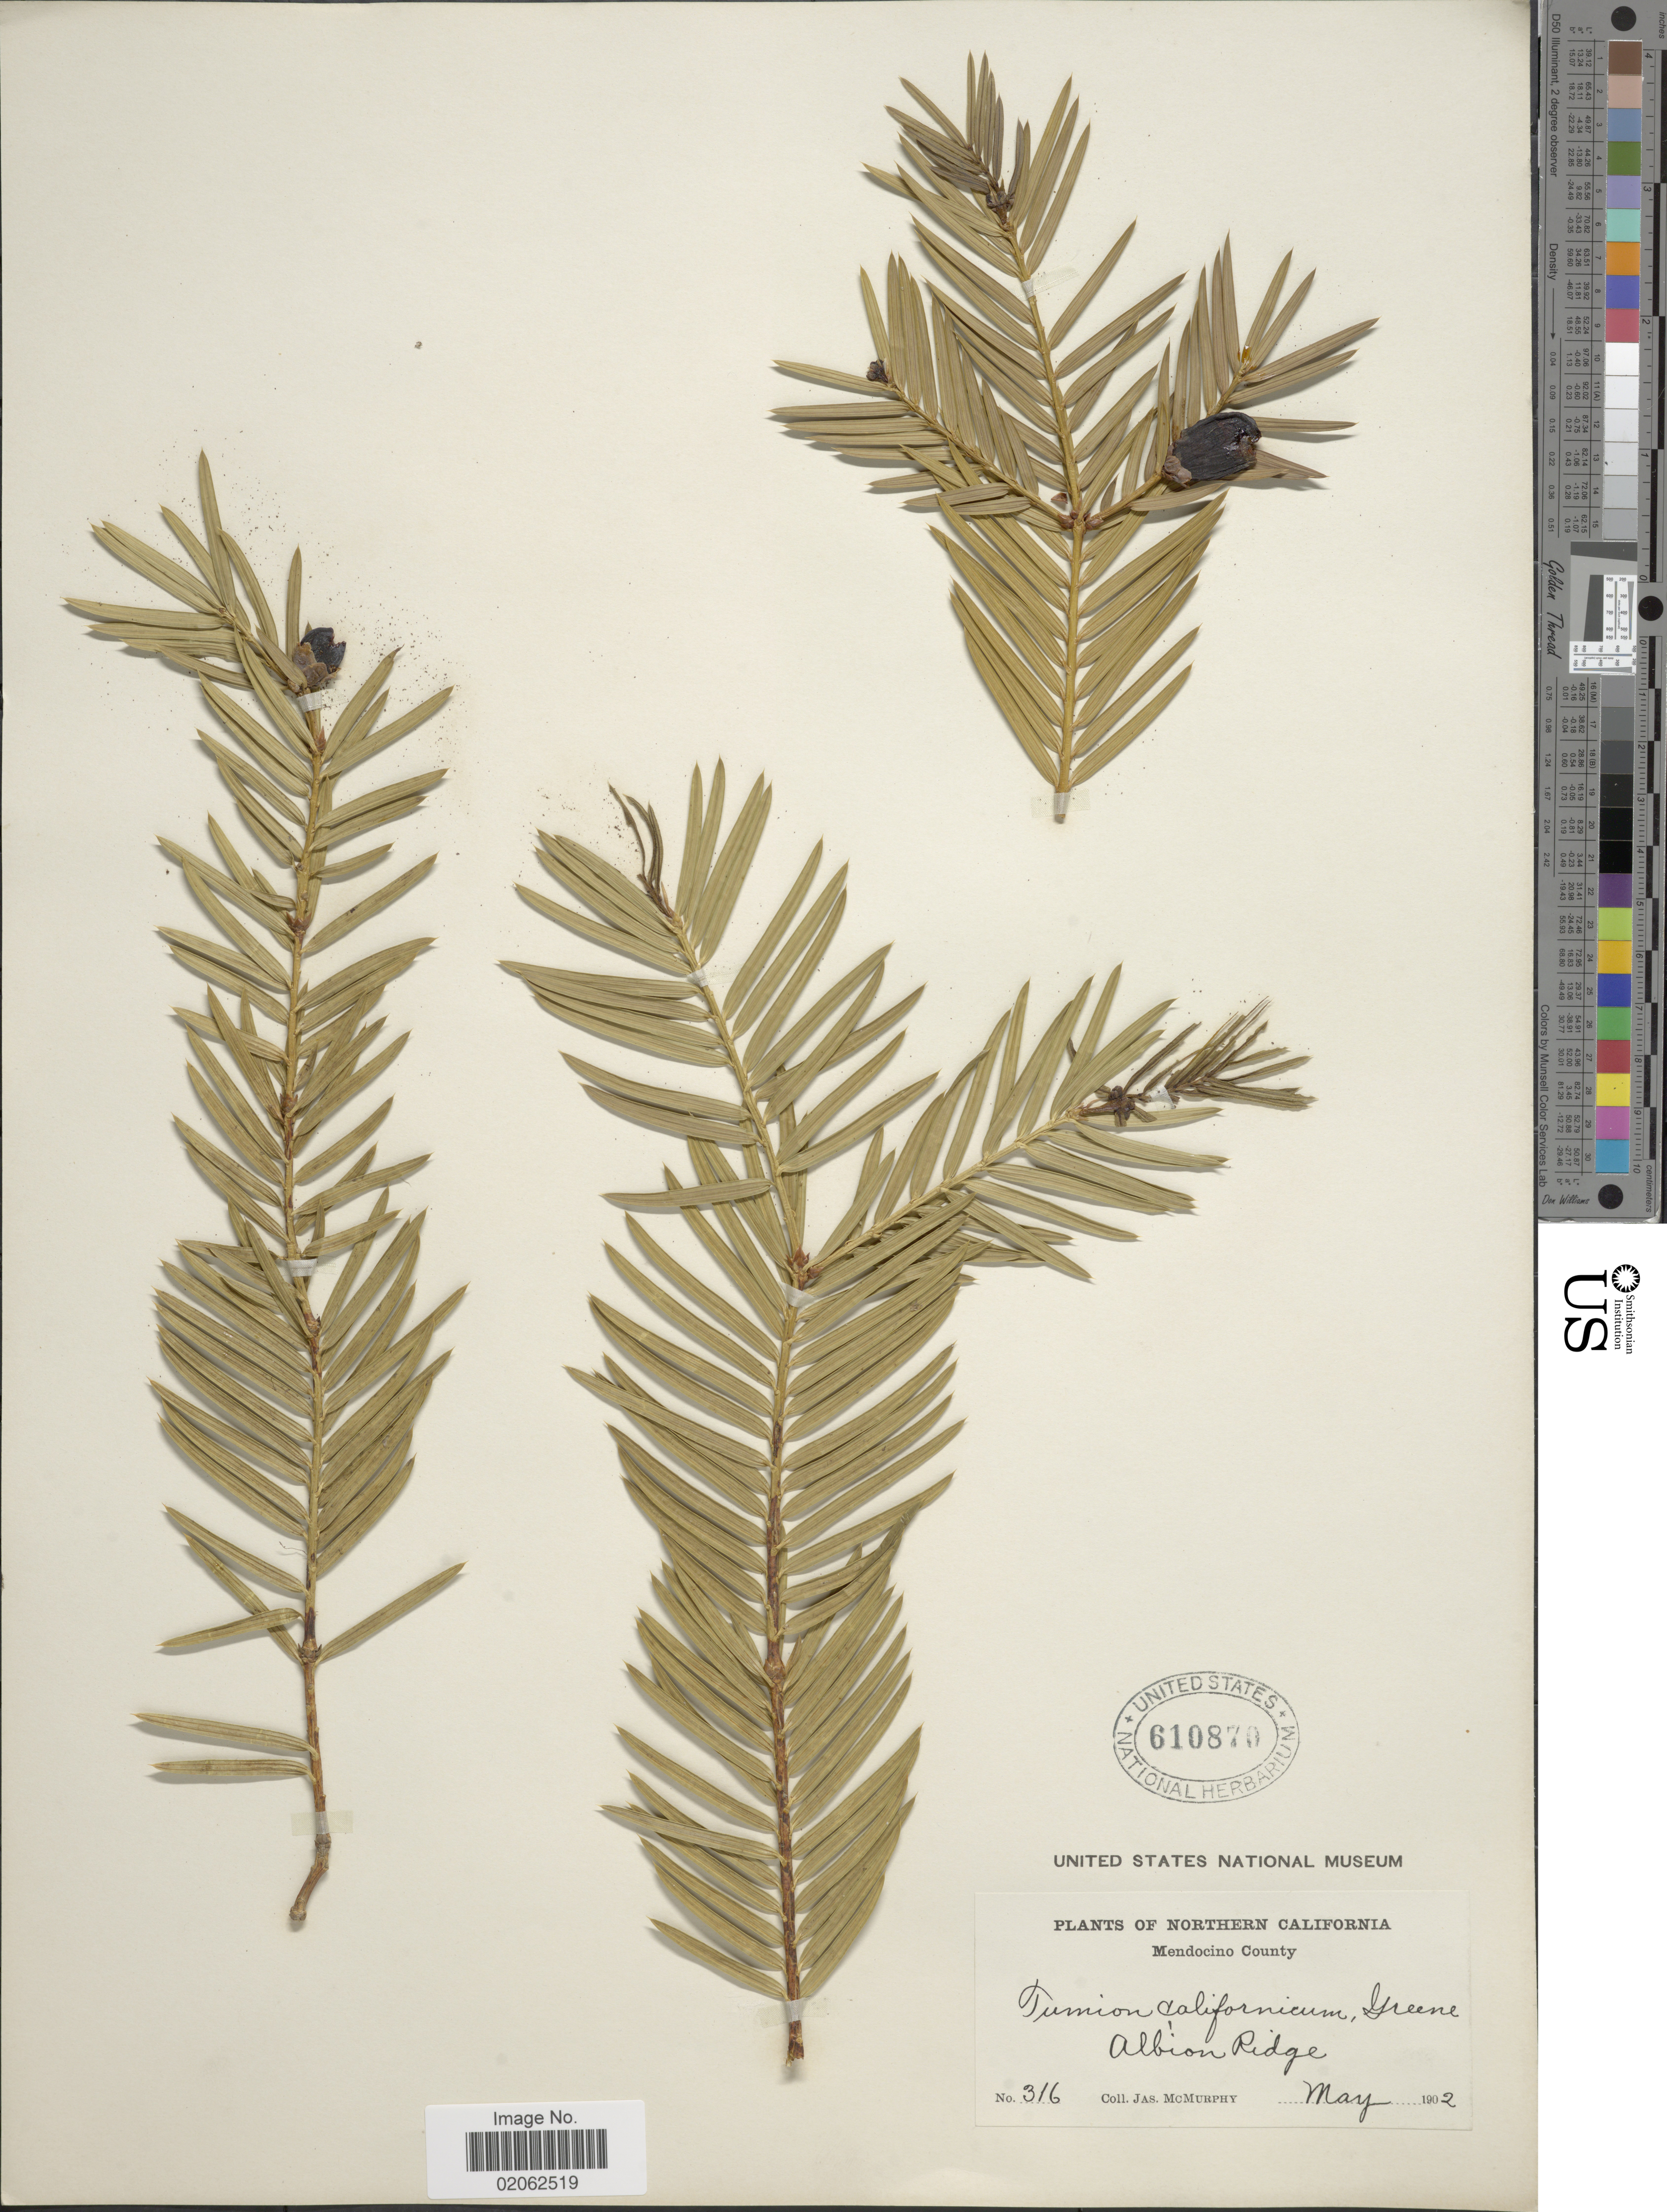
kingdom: Plantae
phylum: Tracheophyta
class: Pinopsida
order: Pinales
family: Taxaceae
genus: Torreya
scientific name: Torreya californica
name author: Torr.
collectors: J. McMurphy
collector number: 316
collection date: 1902-05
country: United States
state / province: California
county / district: Mendocino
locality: Northern California. Mendocino County. Albion Ridge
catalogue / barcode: US 610870